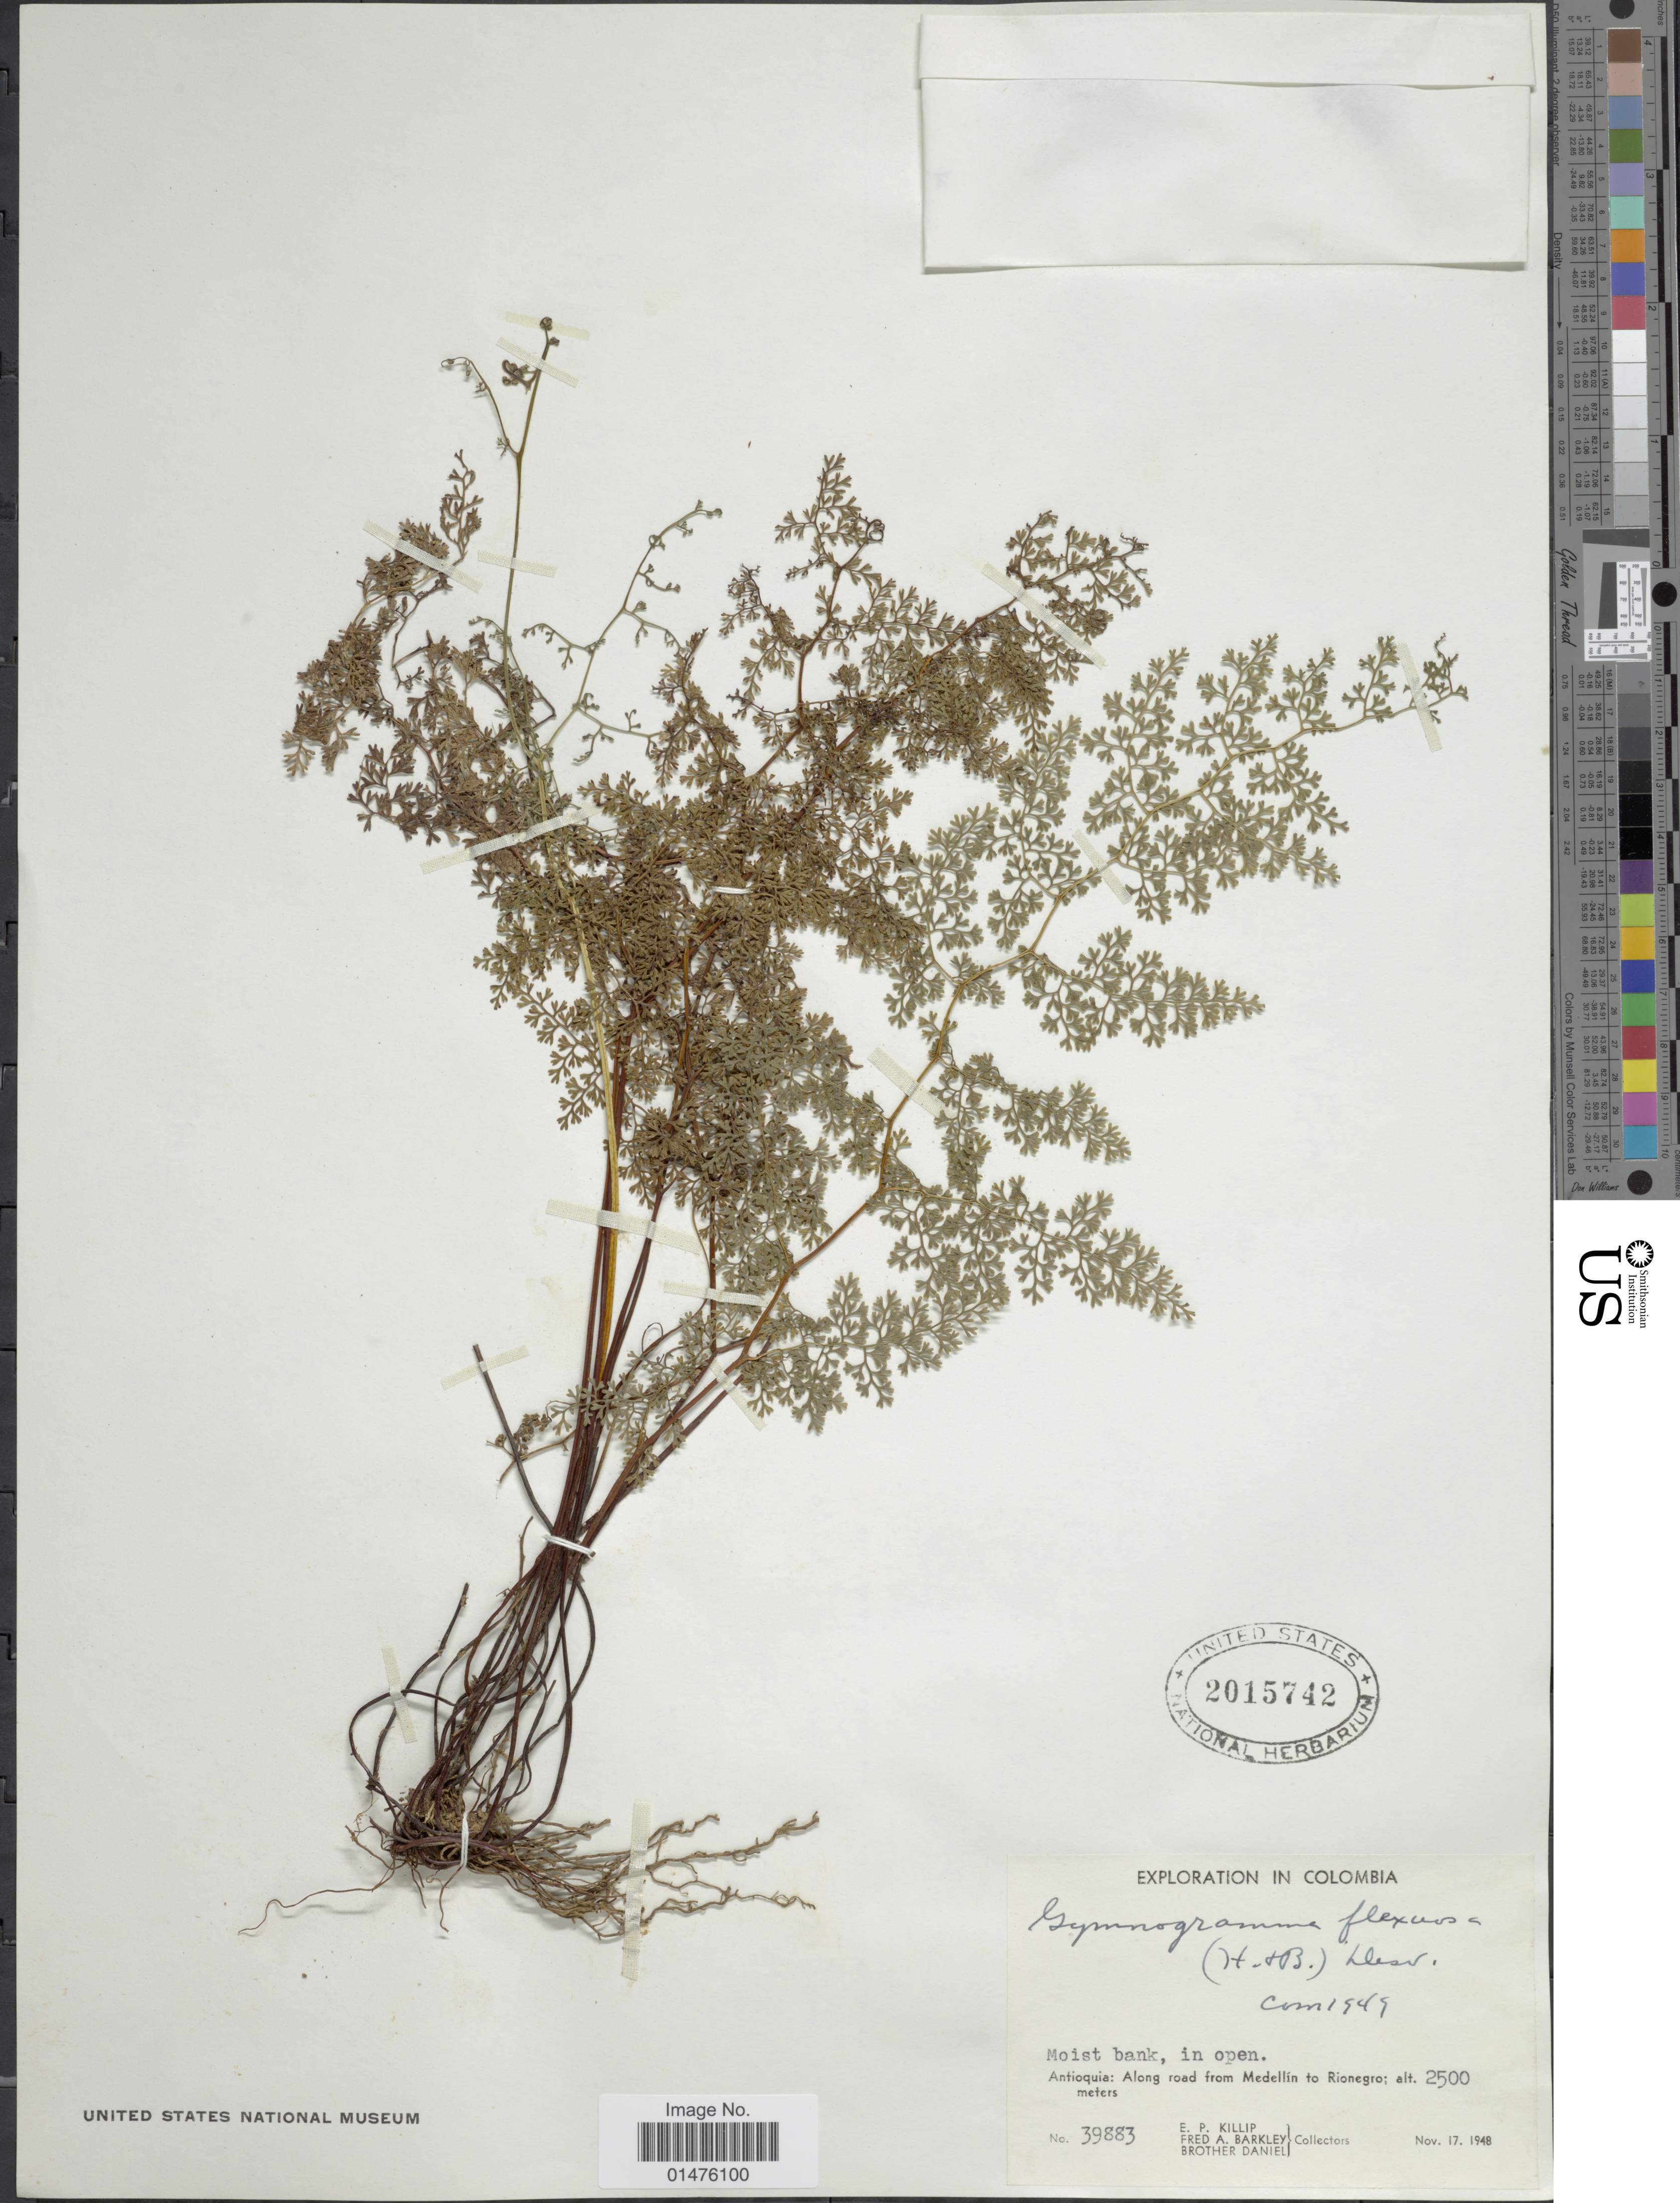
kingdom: Plantae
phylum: Tracheophyta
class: Polypodiopsida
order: Polypodiales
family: Pteridaceae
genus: Jamesonia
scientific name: Jamesonia flexuosa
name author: (Humb. & Bonpl.) Christenh.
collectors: E. P. Killip, F. A. Barkley & Bro. Daniel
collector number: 39883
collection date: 1948-11-17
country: Colombia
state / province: Antioquia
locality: Along road from Medellín to Rionegro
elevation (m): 2500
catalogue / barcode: US 2015742